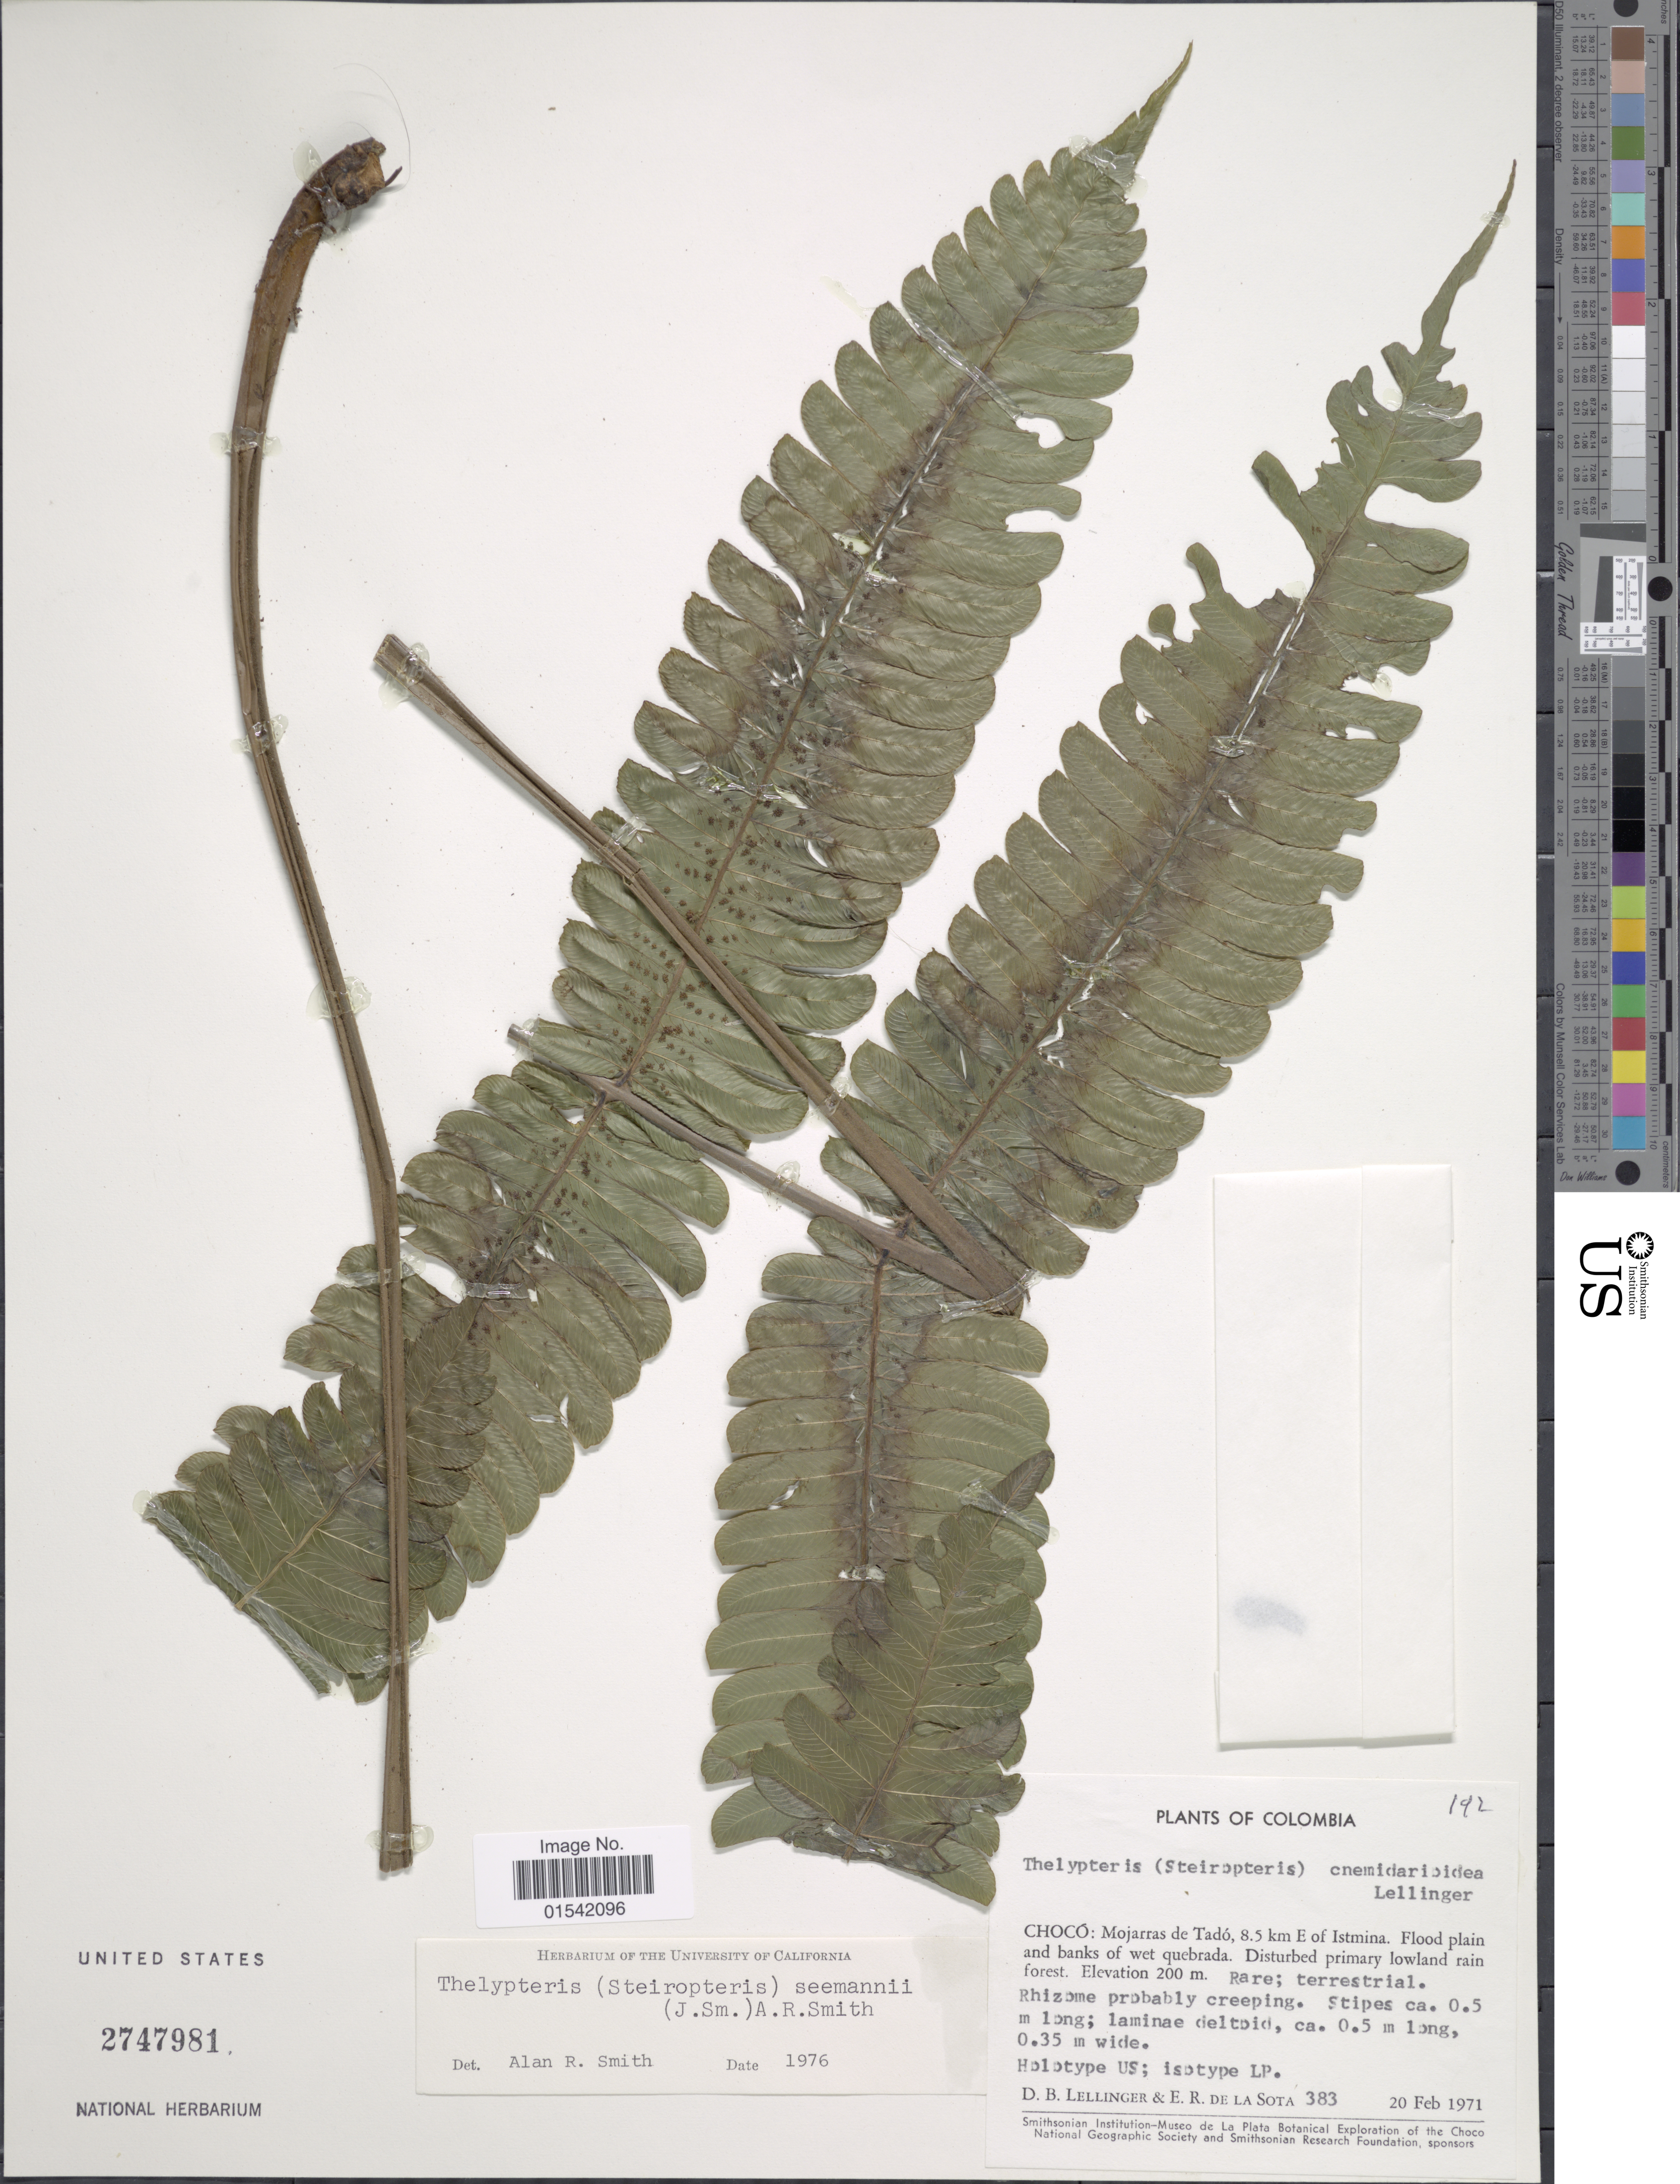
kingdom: Plantae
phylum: Tracheophyta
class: Polypodiopsida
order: Polypodiales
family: Thelypteridaceae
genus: Steiropteris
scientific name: Steiropteris seemannii (J. Sm.) comb. nov., ined. 2015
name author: (J. Sm.)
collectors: D. B. Lellinger & E. R. de la Sota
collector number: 383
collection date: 1971-02-20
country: Colombia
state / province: Chocó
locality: Mojarras de Tadó, 8.5 km E of Istmina. Flood plain and banks of wet quebrada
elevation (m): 200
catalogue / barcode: US 2747981